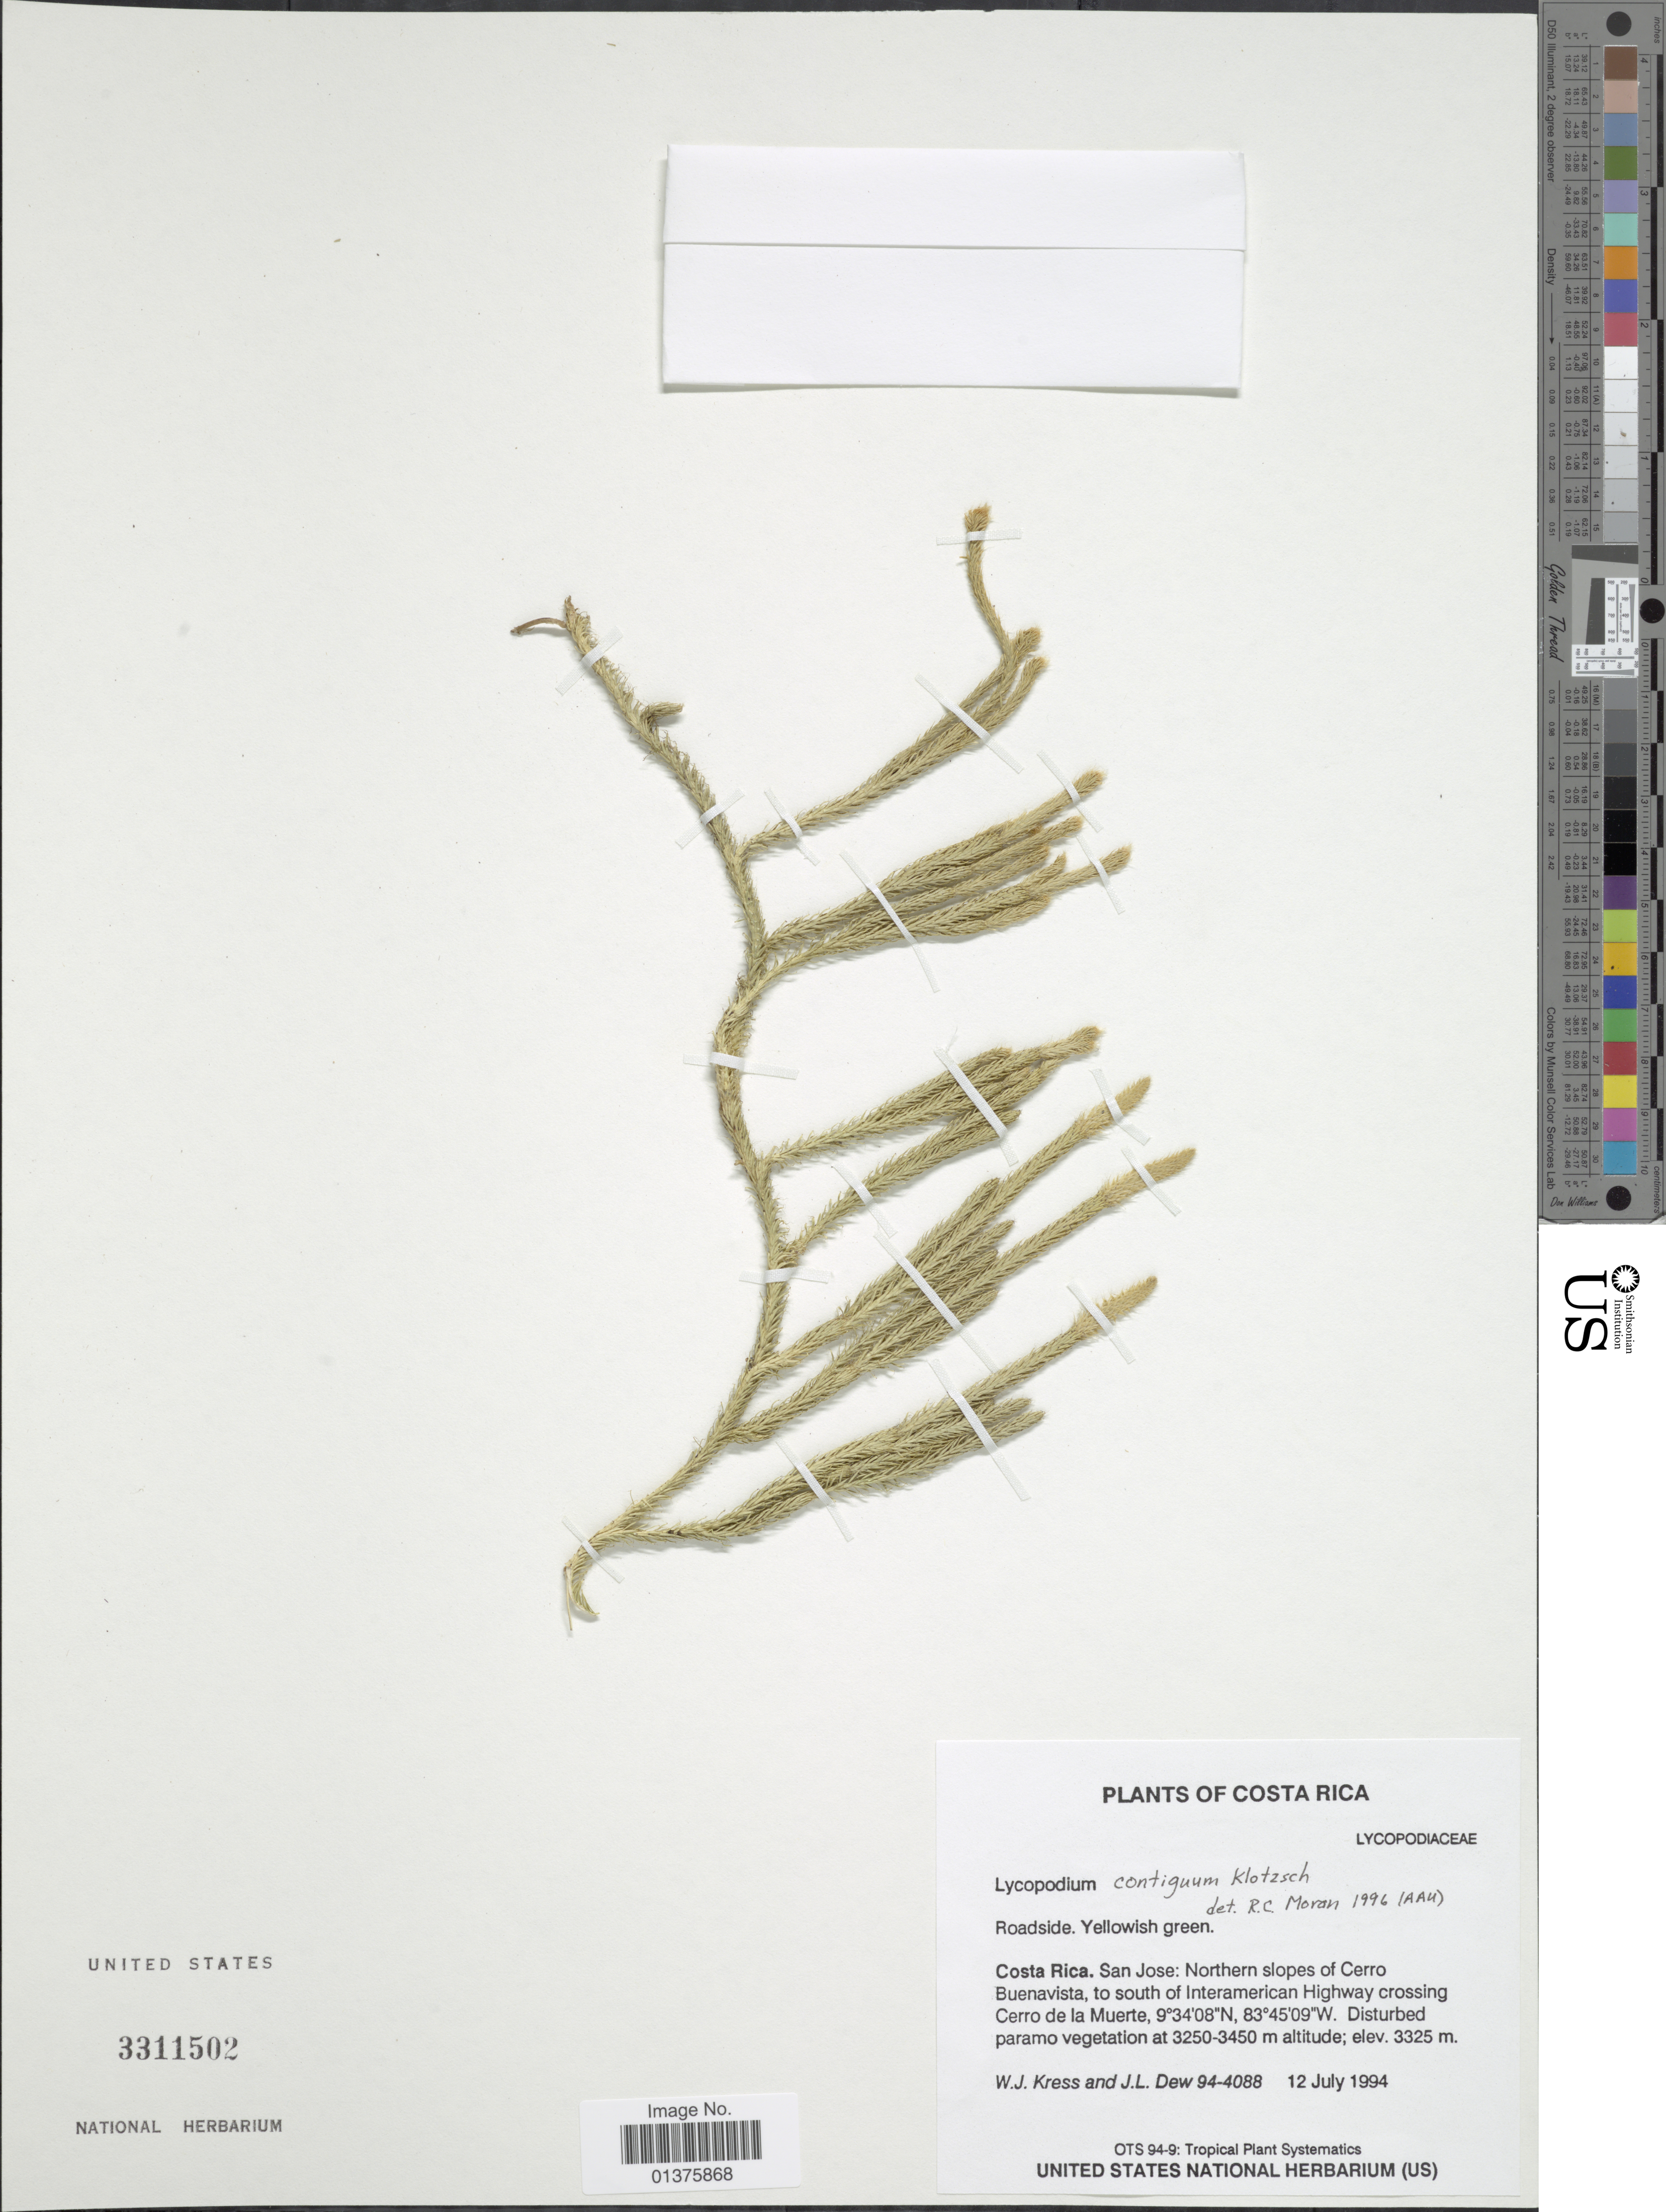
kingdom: Plantae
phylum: Tracheophyta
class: Lycopodiopsida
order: Lycopodiales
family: Lycopodiaceae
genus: Lycopodium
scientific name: Lycopodium clavatum subsp. contiguum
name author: (Klotzsch) B. Øllg.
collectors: W. J. Kress & J. L. Dew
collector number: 94-4088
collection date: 1994-07-12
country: Costa Rica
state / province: San José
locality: Northern slopes of Cerro Buenavista, to south of Interamerican Highway crossing Cerro de La Muerte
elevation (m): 3250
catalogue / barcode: US 3311502